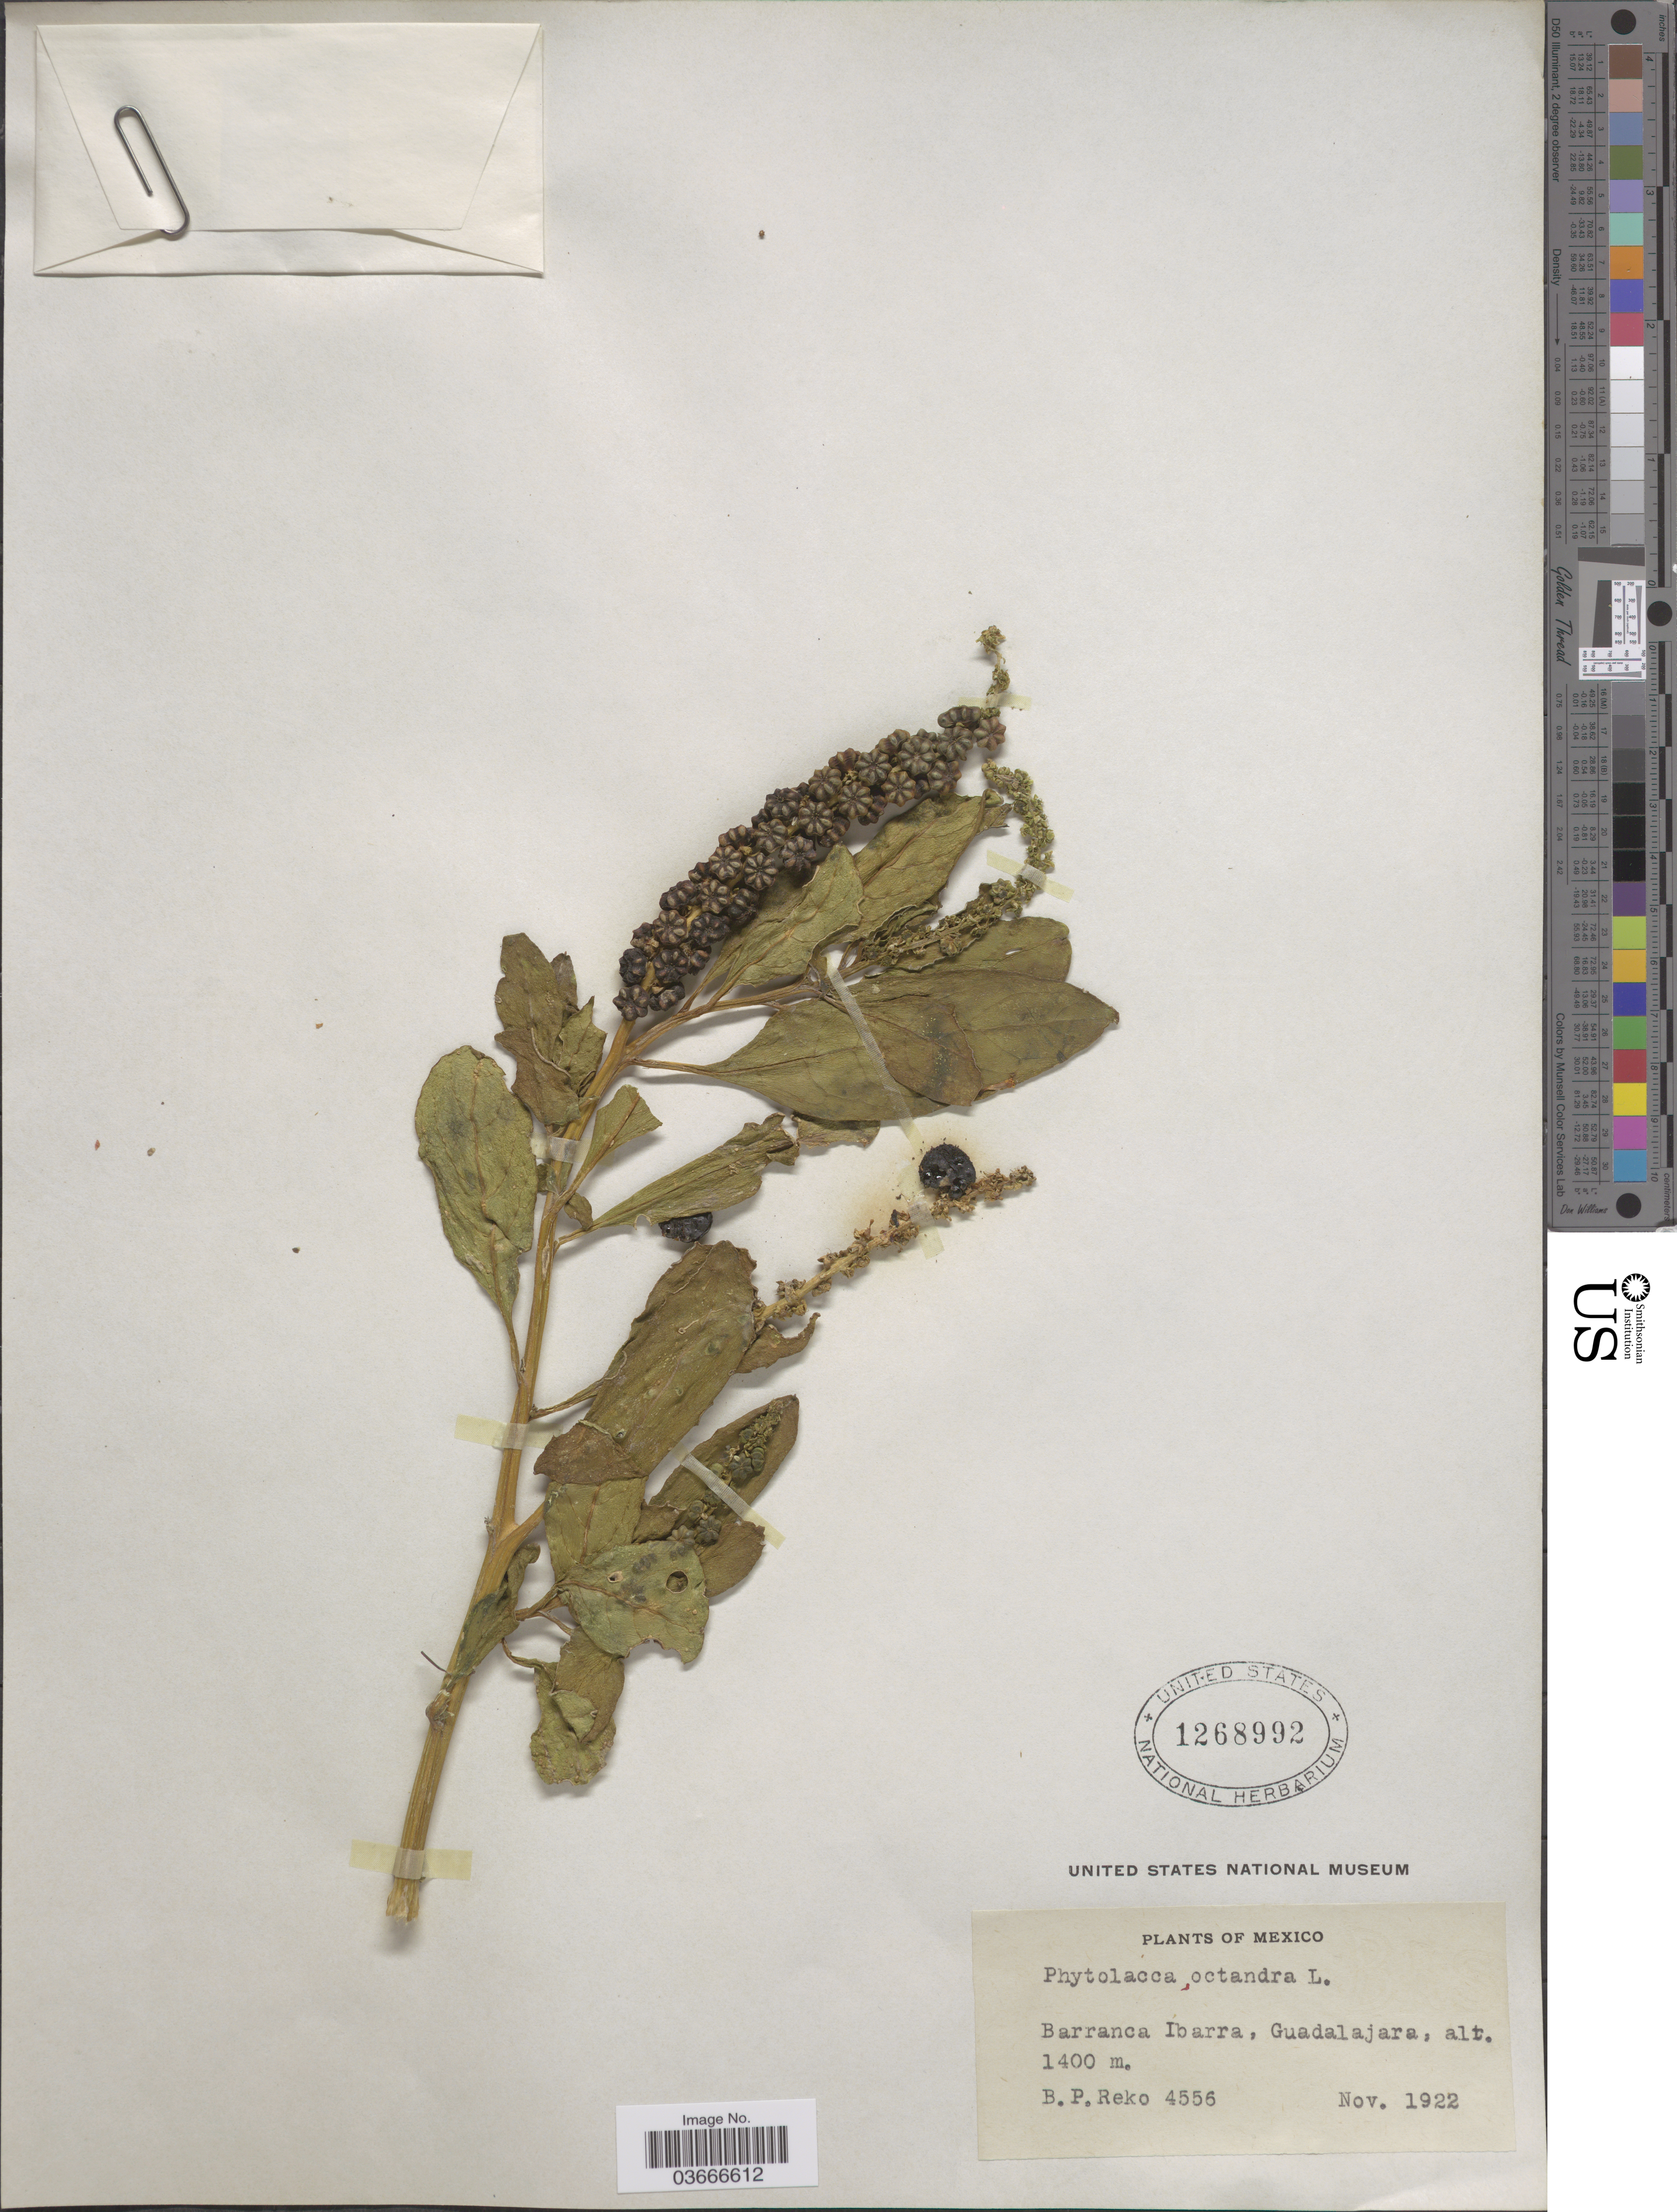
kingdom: Plantae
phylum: Tracheophyta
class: Magnoliopsida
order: Caryophyllales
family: Phytolaccaceae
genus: Phytolacca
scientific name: Phytolacca octandra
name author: L.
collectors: B. P. Reko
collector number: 4556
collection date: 1922-11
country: Mexico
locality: Barranca Ibarra, Guadalajara.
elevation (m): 1400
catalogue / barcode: US 1268992